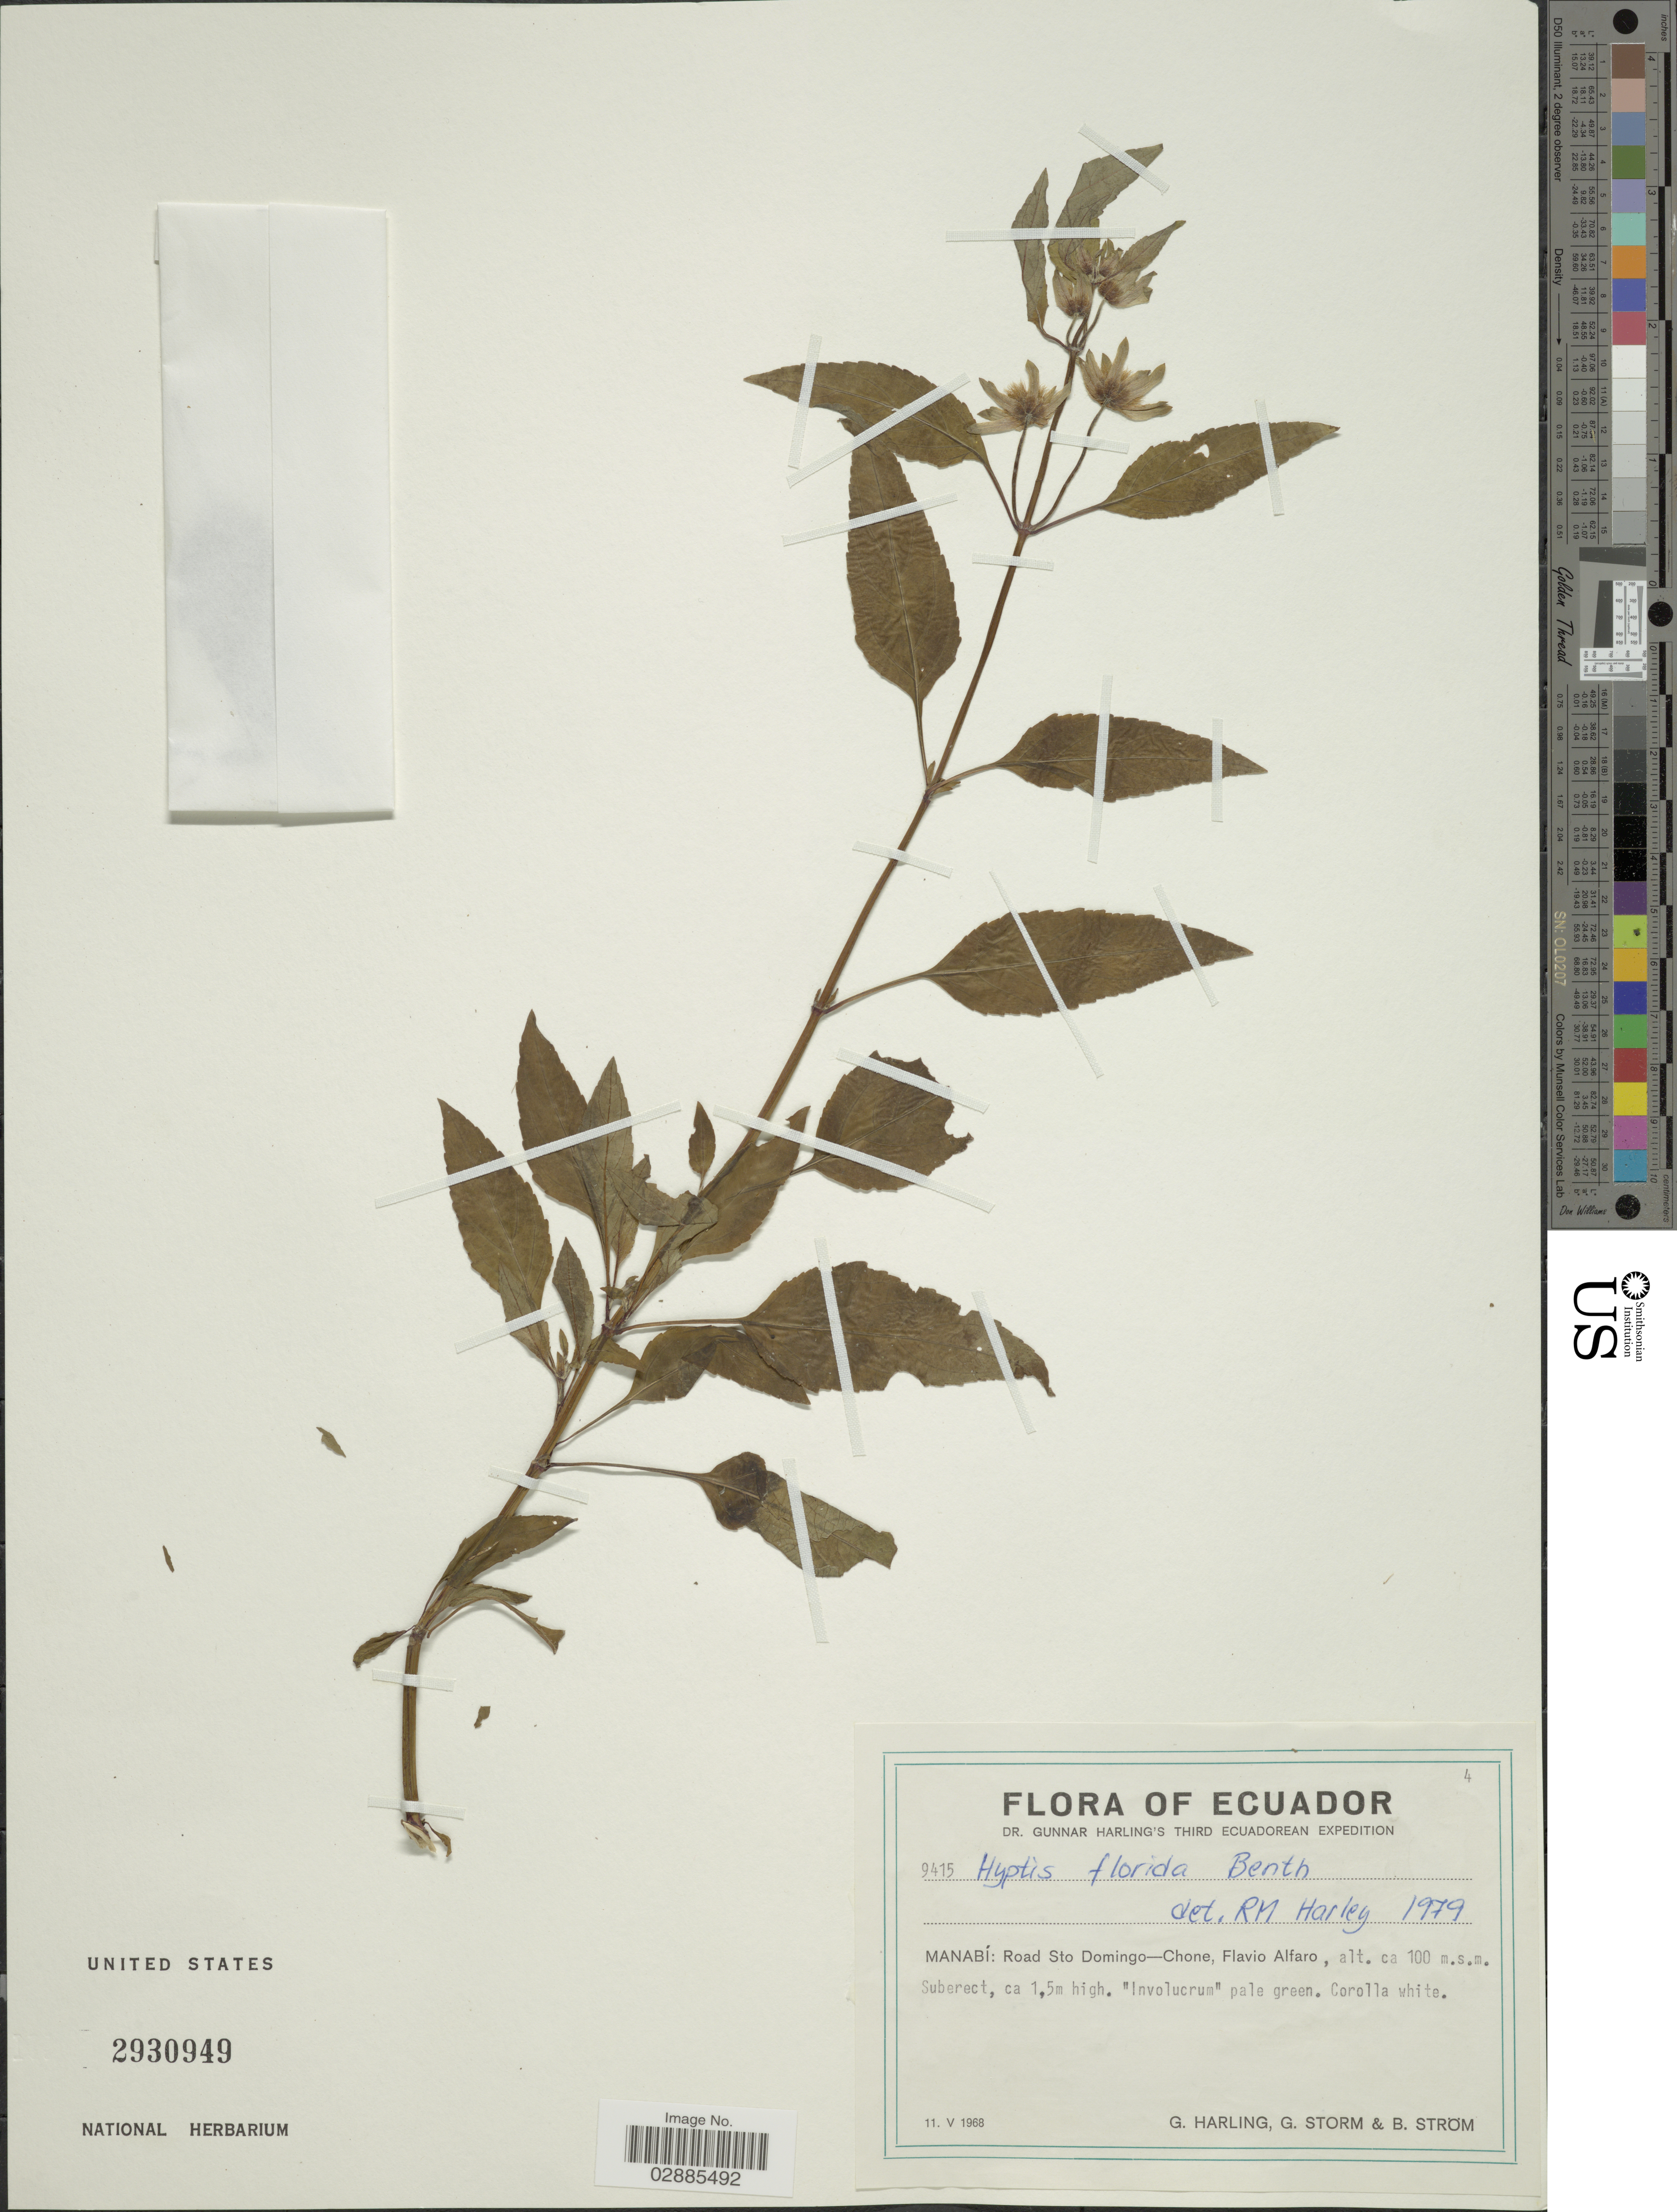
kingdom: Plantae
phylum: Tracheophyta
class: Magnoliopsida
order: Lamiales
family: Lamiaceae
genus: Hyptis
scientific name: Hyptis florida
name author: Benth.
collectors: G. Harling, G. Storm & B. Ström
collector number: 9415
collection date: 1968-05-11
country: Ecuador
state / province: Manabí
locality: Road Sto Domingo-Chone, Flavio Alfaro.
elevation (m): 100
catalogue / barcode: US 2930949